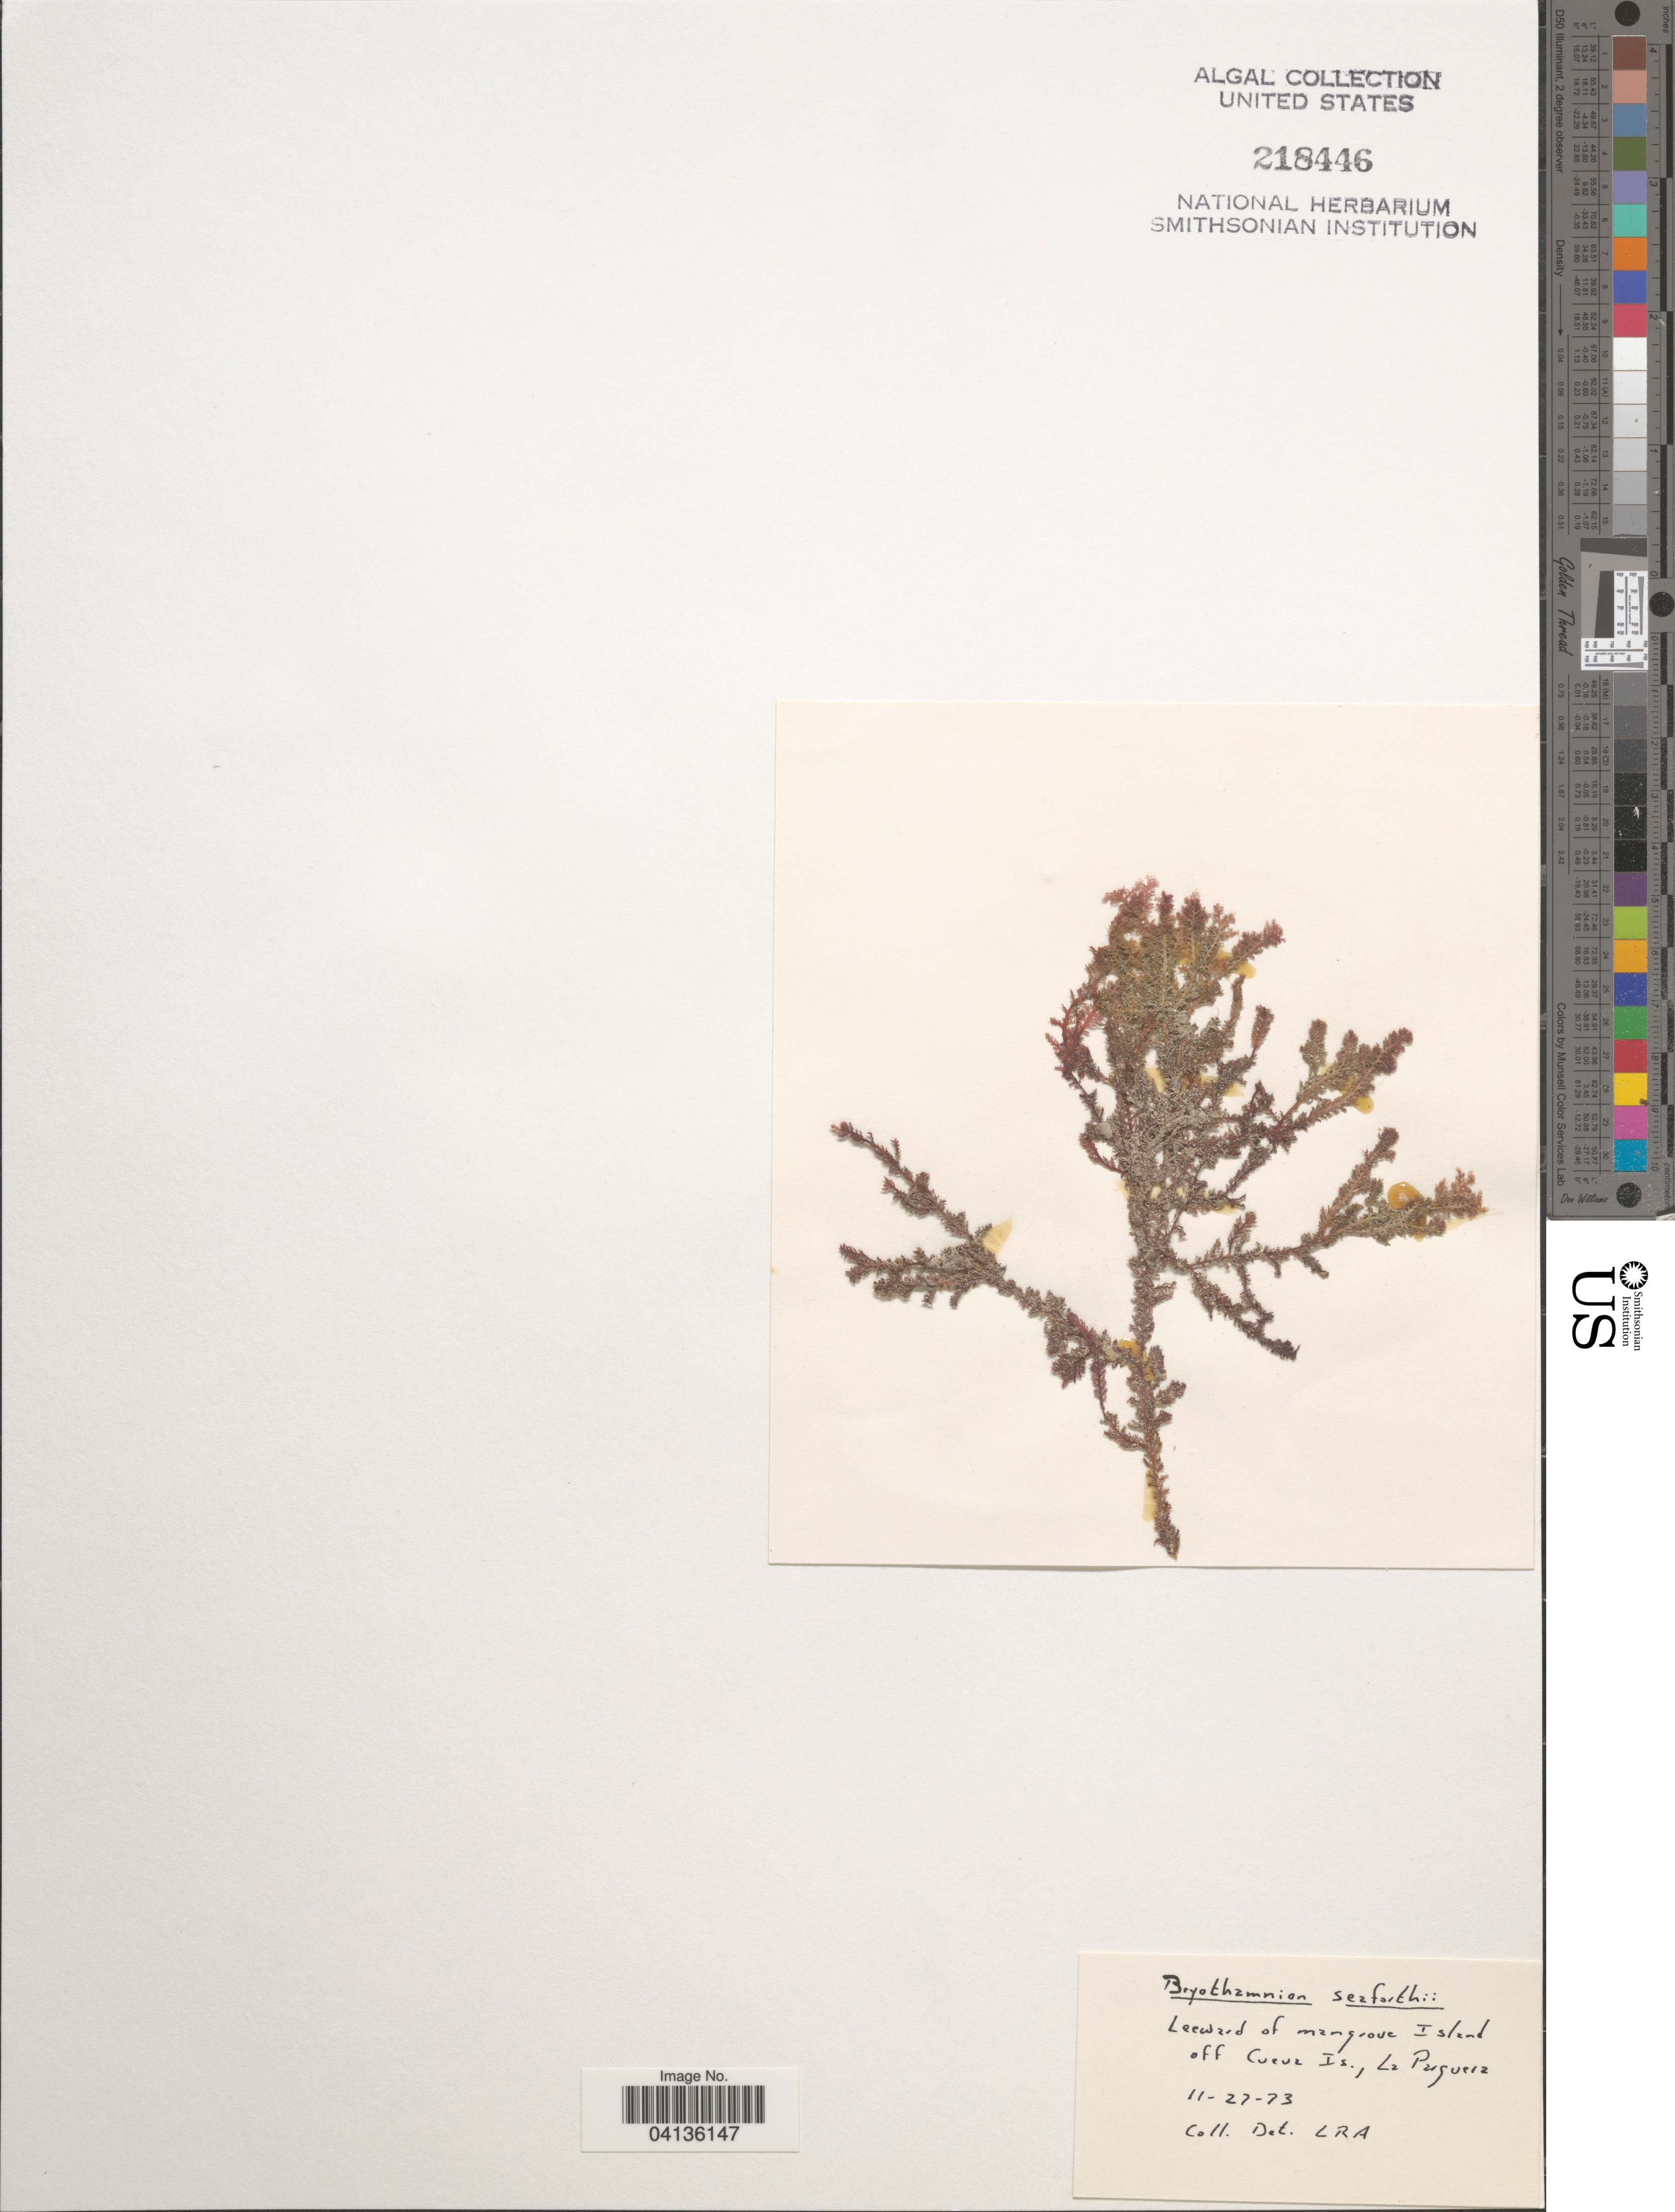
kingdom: Plantae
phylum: Rhodophyta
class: Florideophyceae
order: Ceramiales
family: Rhodomelaceae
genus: Bryothamnion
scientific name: Bryothamnion seaforthii f. disticha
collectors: L. R. A.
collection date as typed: Transcribed d/m/y: 27/11/73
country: Puerto Rico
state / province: Lajas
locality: Leeward of mangrove Island off Cueva Is., La Parguera.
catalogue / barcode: US 218446